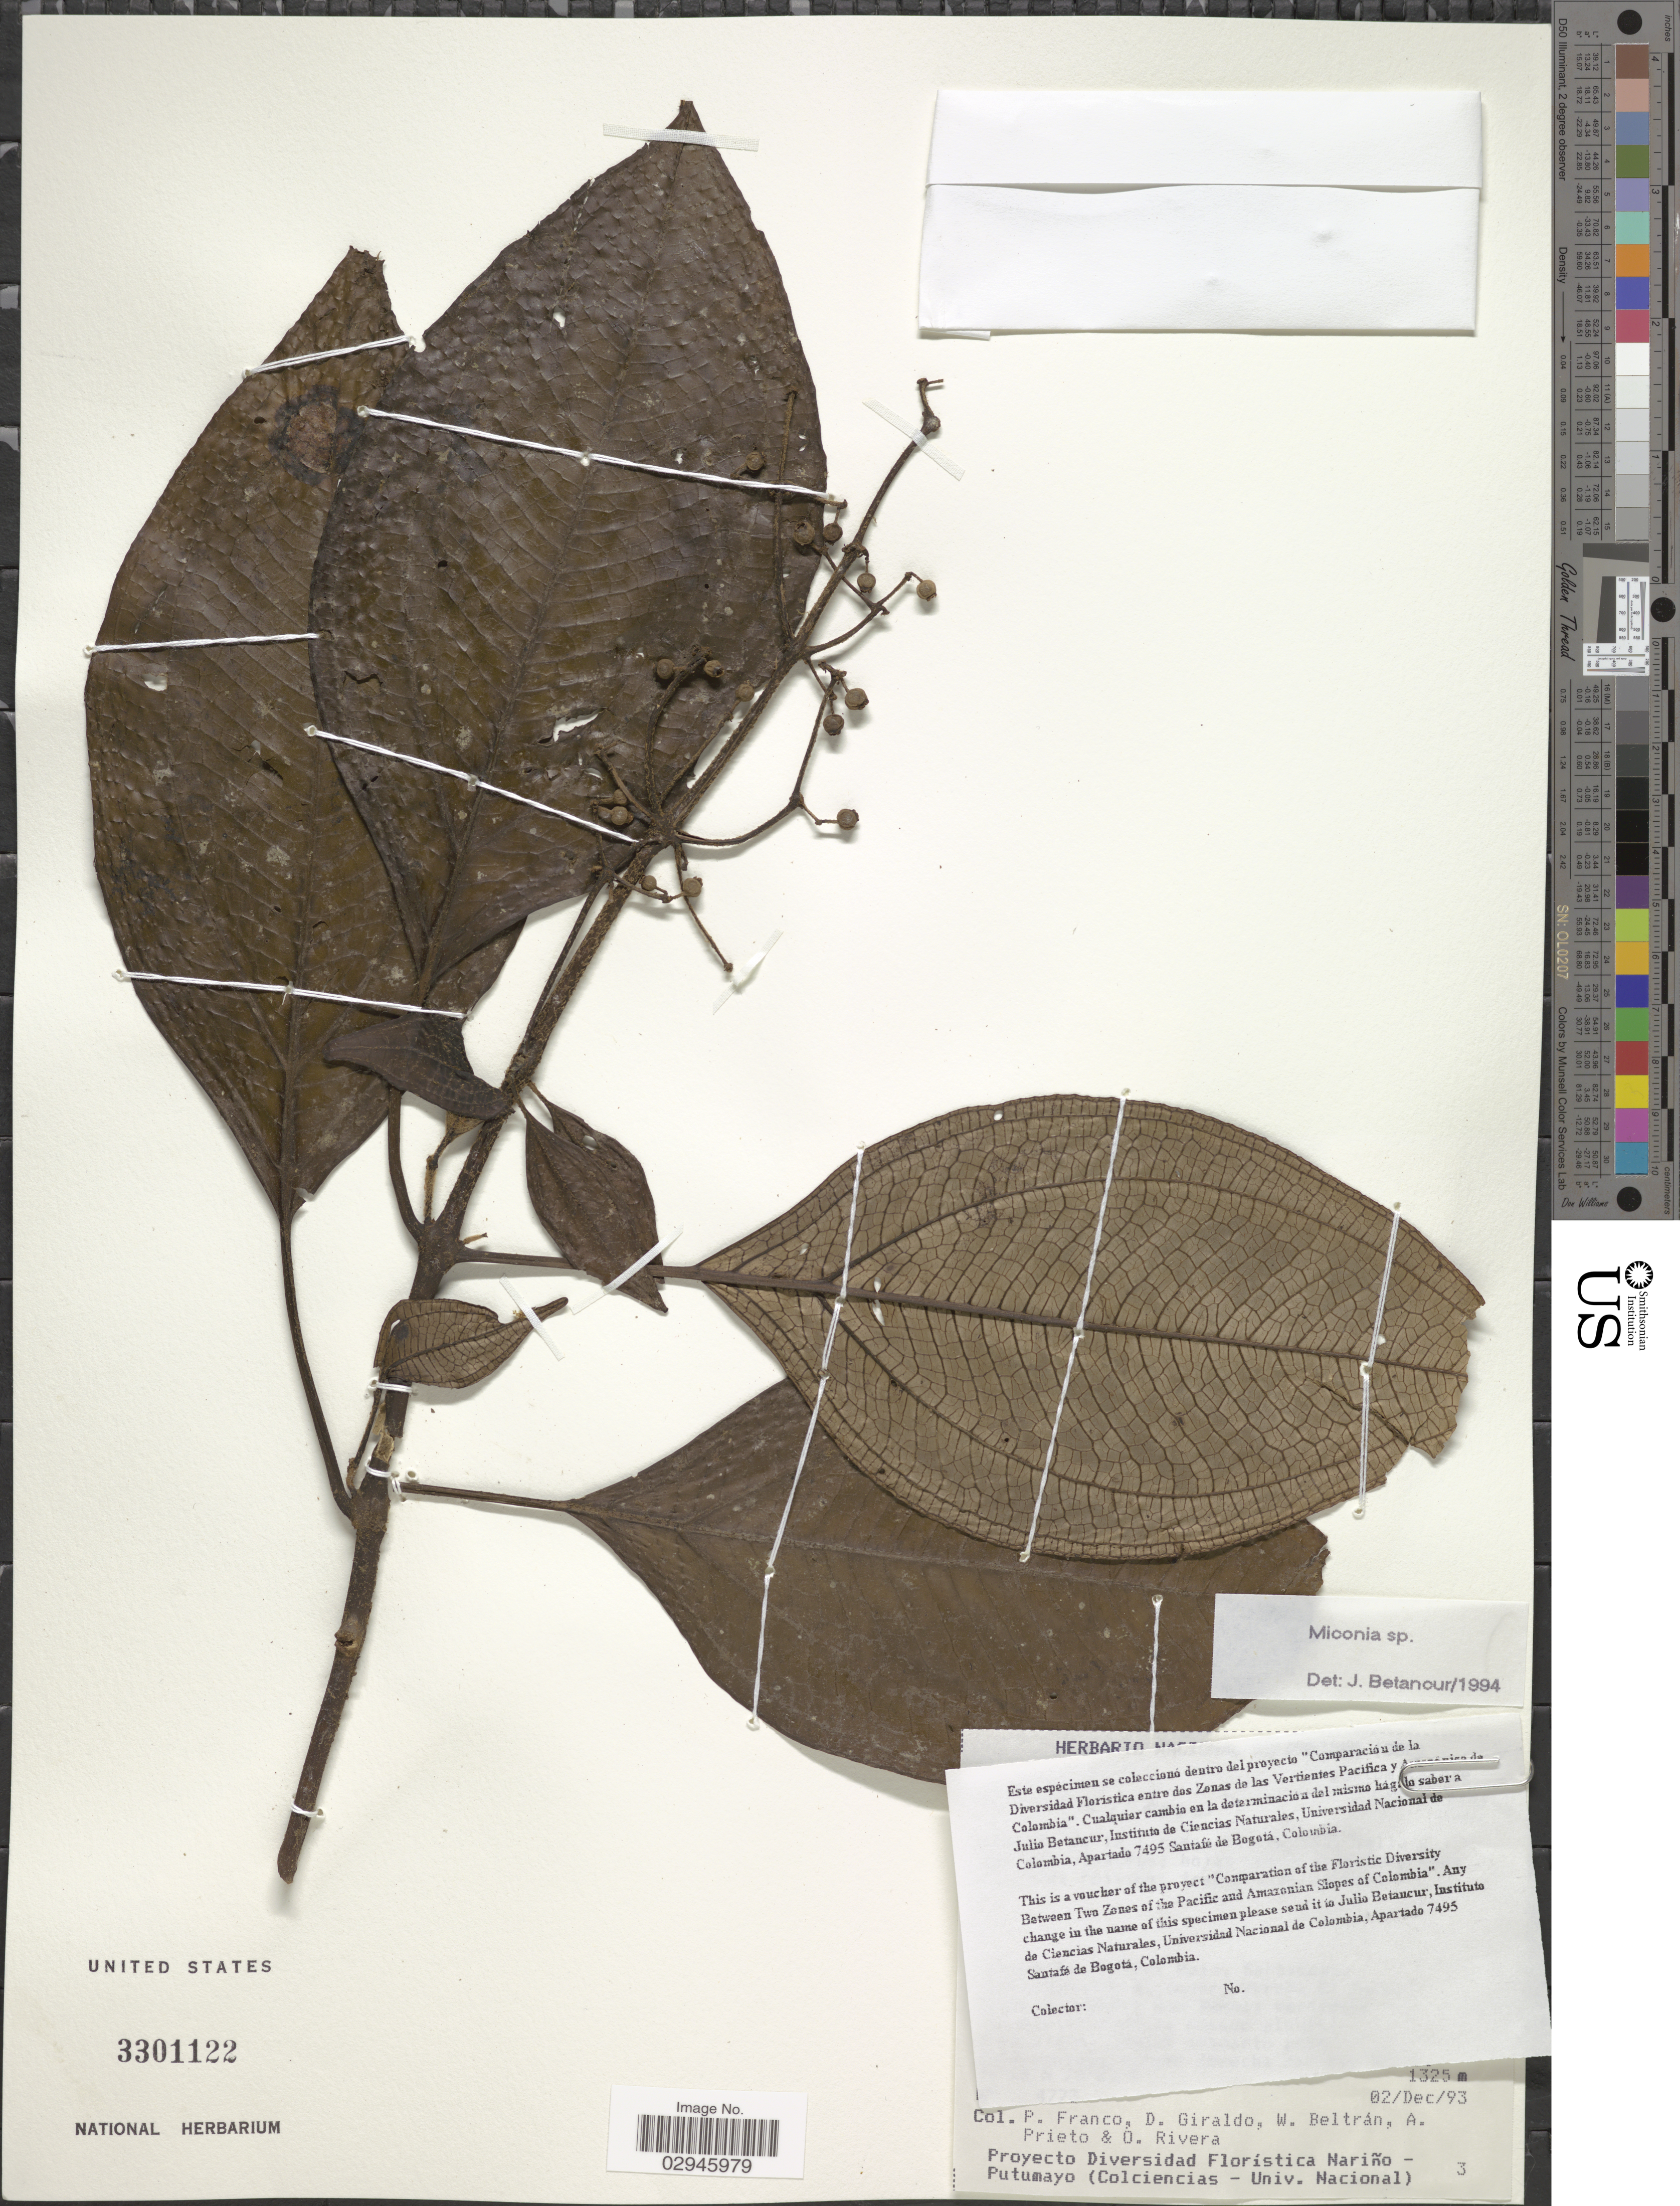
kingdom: Plantae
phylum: Tracheophyta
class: Magnoliopsida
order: Myrtales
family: Melastomataceae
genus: Miconia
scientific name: Miconia sp.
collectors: P. Franco, D. Giraldo, W. Beltran, A. Prieto & O. Rivera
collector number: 3?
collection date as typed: Transcribed d/m/y: 2/12/93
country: Colombia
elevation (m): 1325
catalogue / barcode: US 3301122